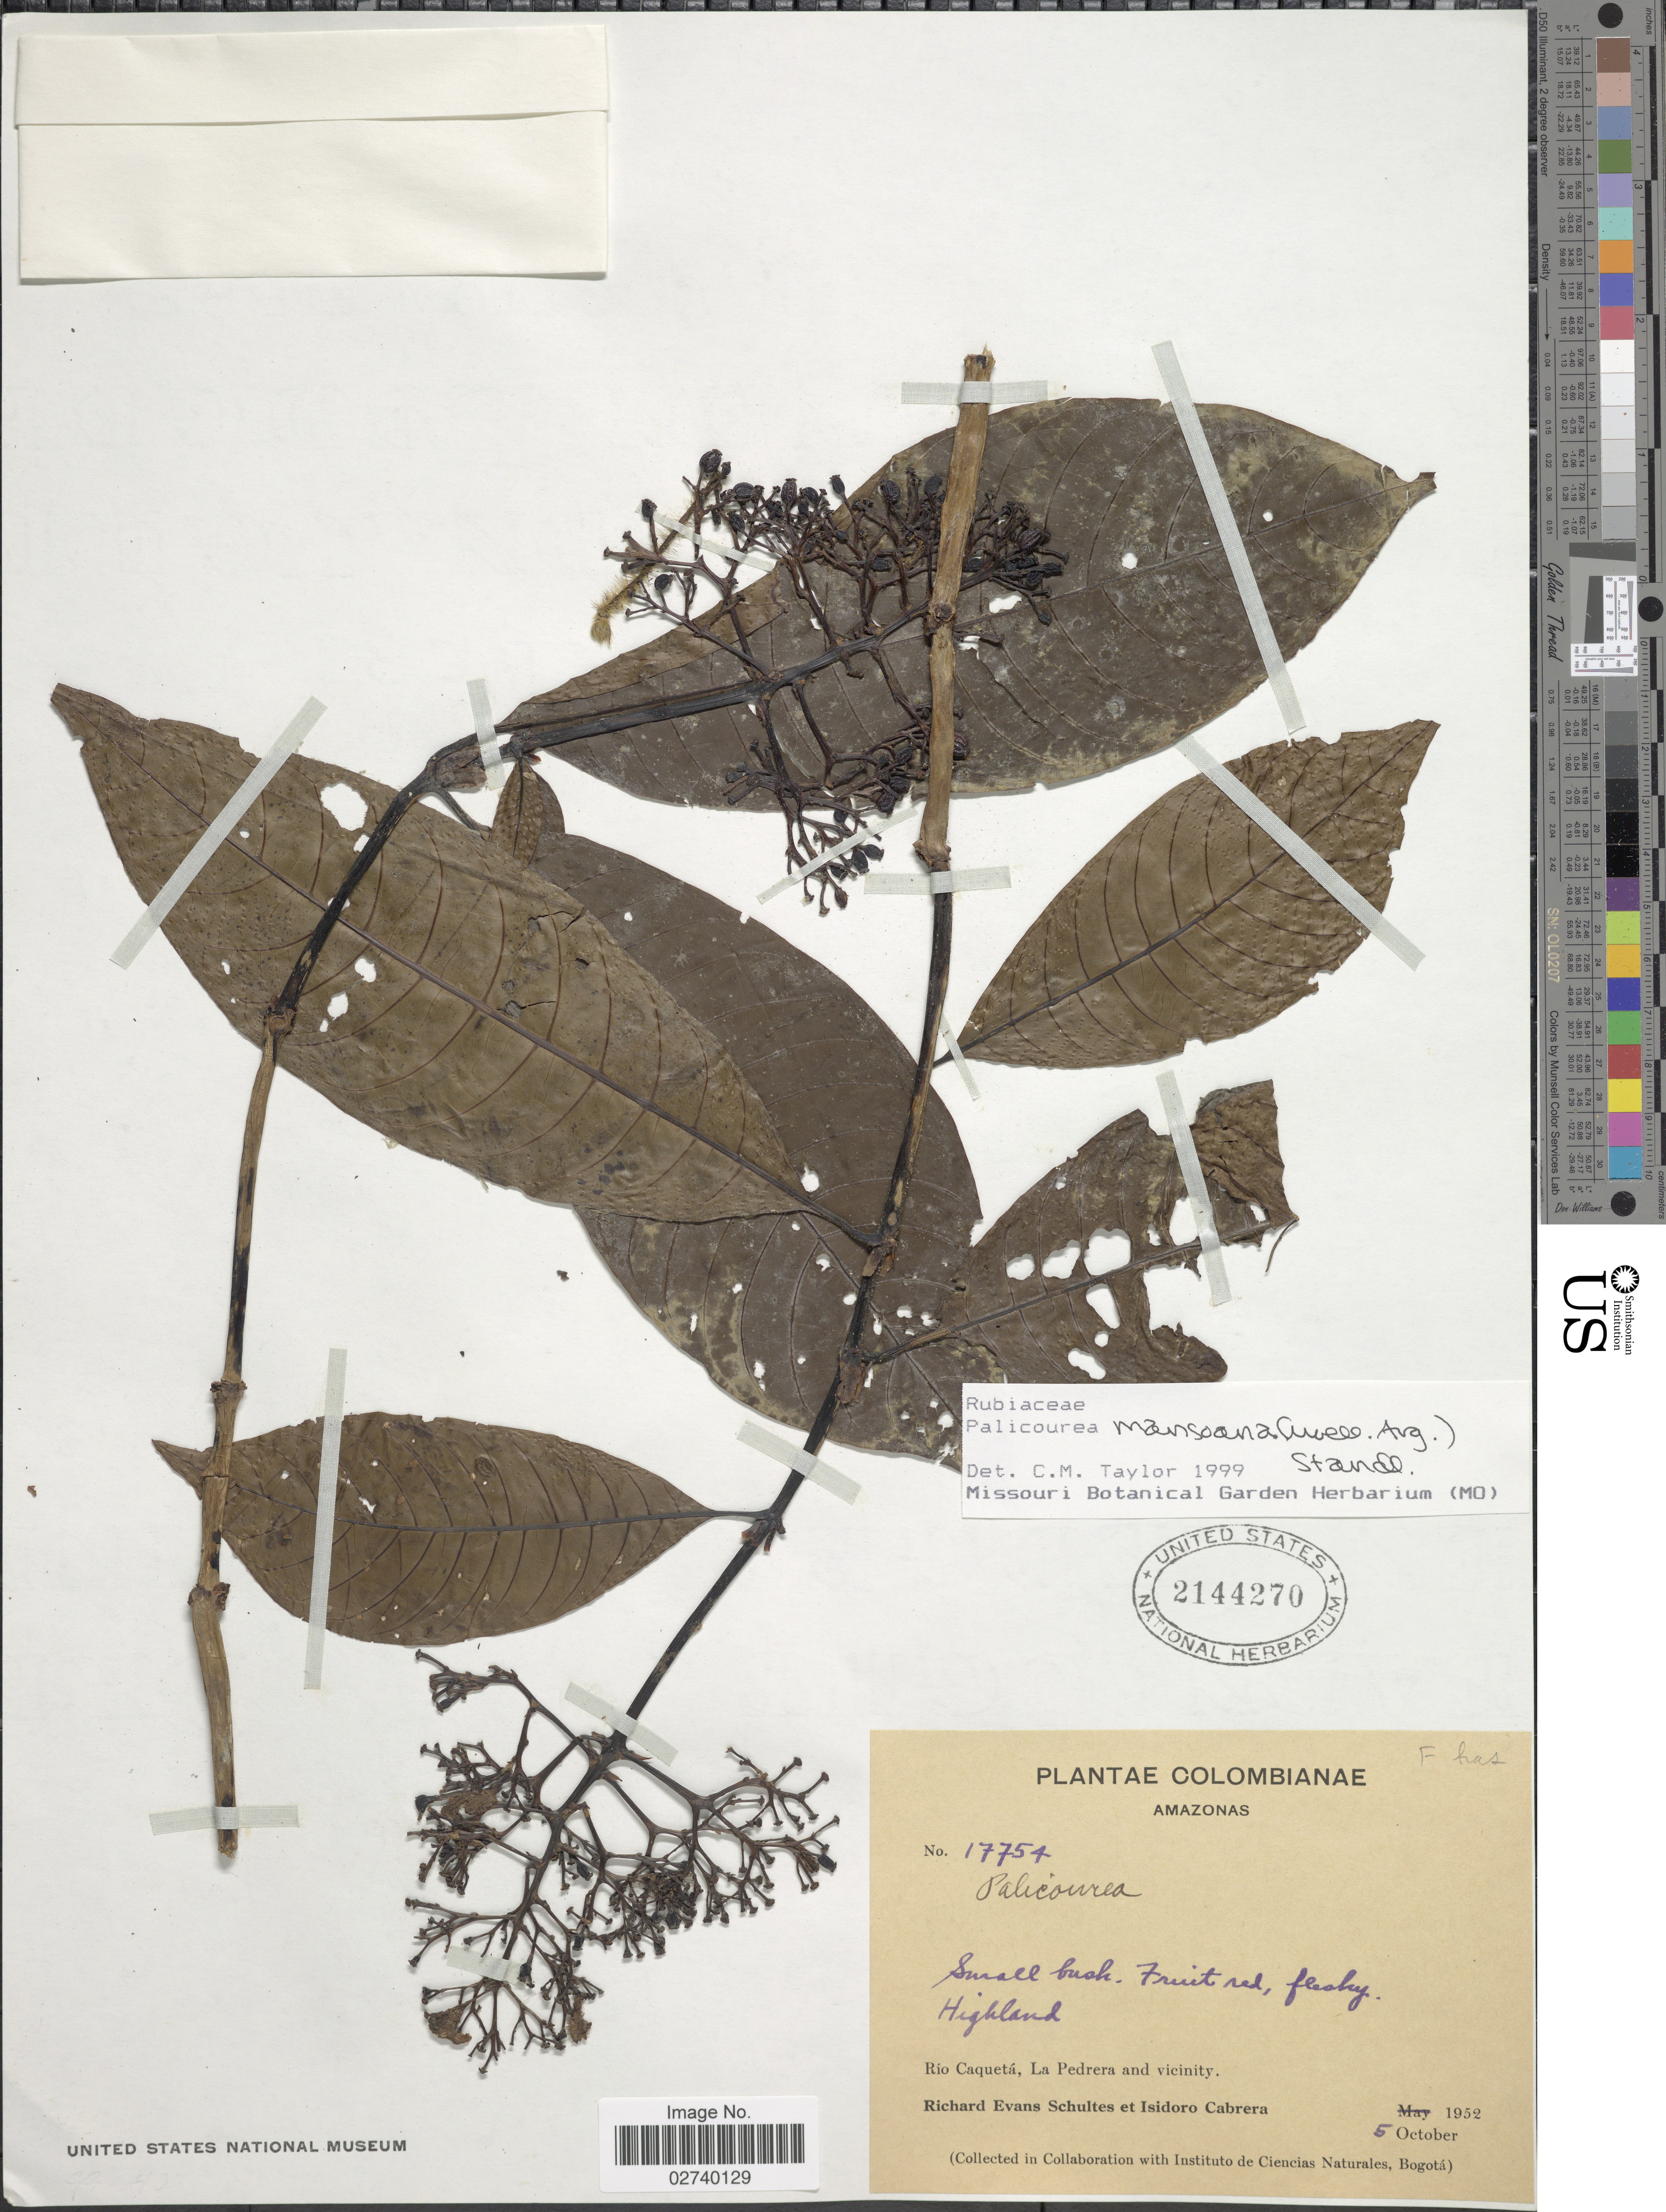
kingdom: Plantae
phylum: Tracheophyta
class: Magnoliopsida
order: Gentianales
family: Rubiaceae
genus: Palicourea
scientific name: Palicourea mansoana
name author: (Müll. Arg.) Standl.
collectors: R. E. Schultes & I. Cabrera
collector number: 17754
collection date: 1952-10-05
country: Colombia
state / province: Amazônas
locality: Highland, Rio Caqueta, La Pedrera and vicinity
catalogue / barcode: US 2144270